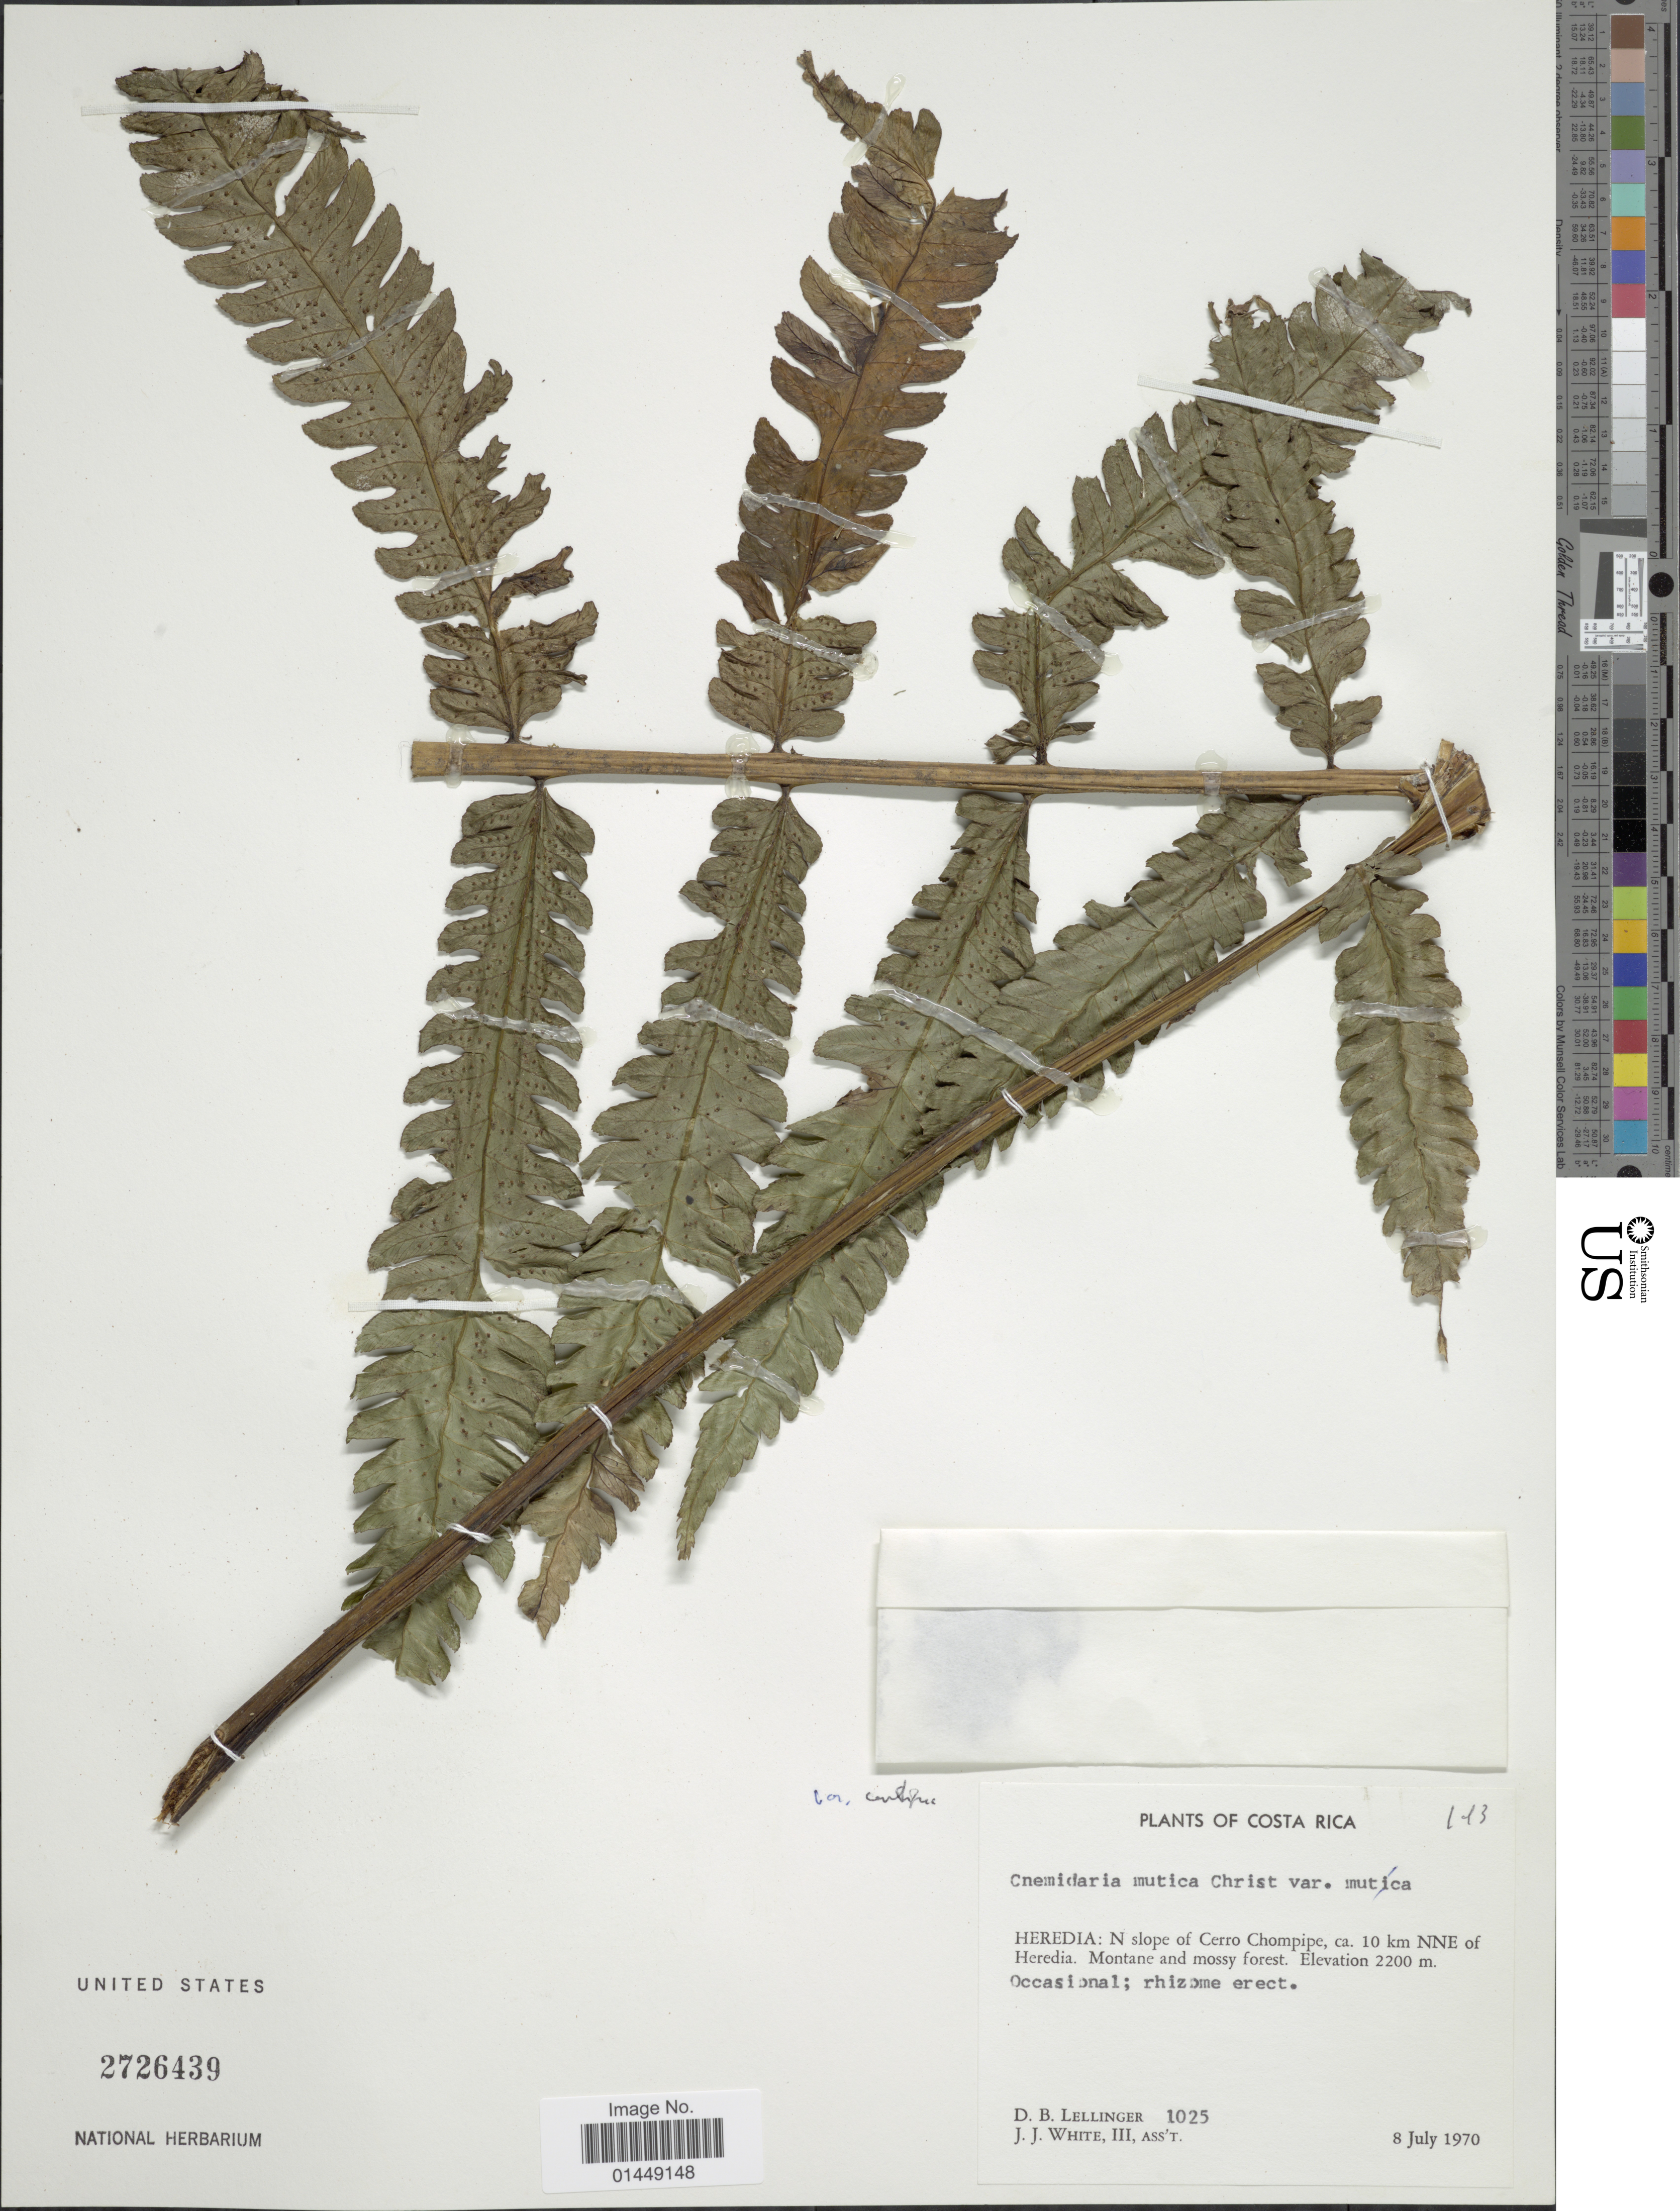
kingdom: Plantae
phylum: Tracheophyta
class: Polypodiopsida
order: Cyatheales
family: Cyatheaceae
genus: Cyathea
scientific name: Cyathea mutica var. contigua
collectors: D. B. Lellinger & J. J. White III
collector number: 1025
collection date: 1970-07-08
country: Costa Rica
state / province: Heredia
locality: Heredia: N slope of Cerro Chompipe, ca. 10 km NNE of Heredia.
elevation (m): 2200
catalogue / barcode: US 2726439